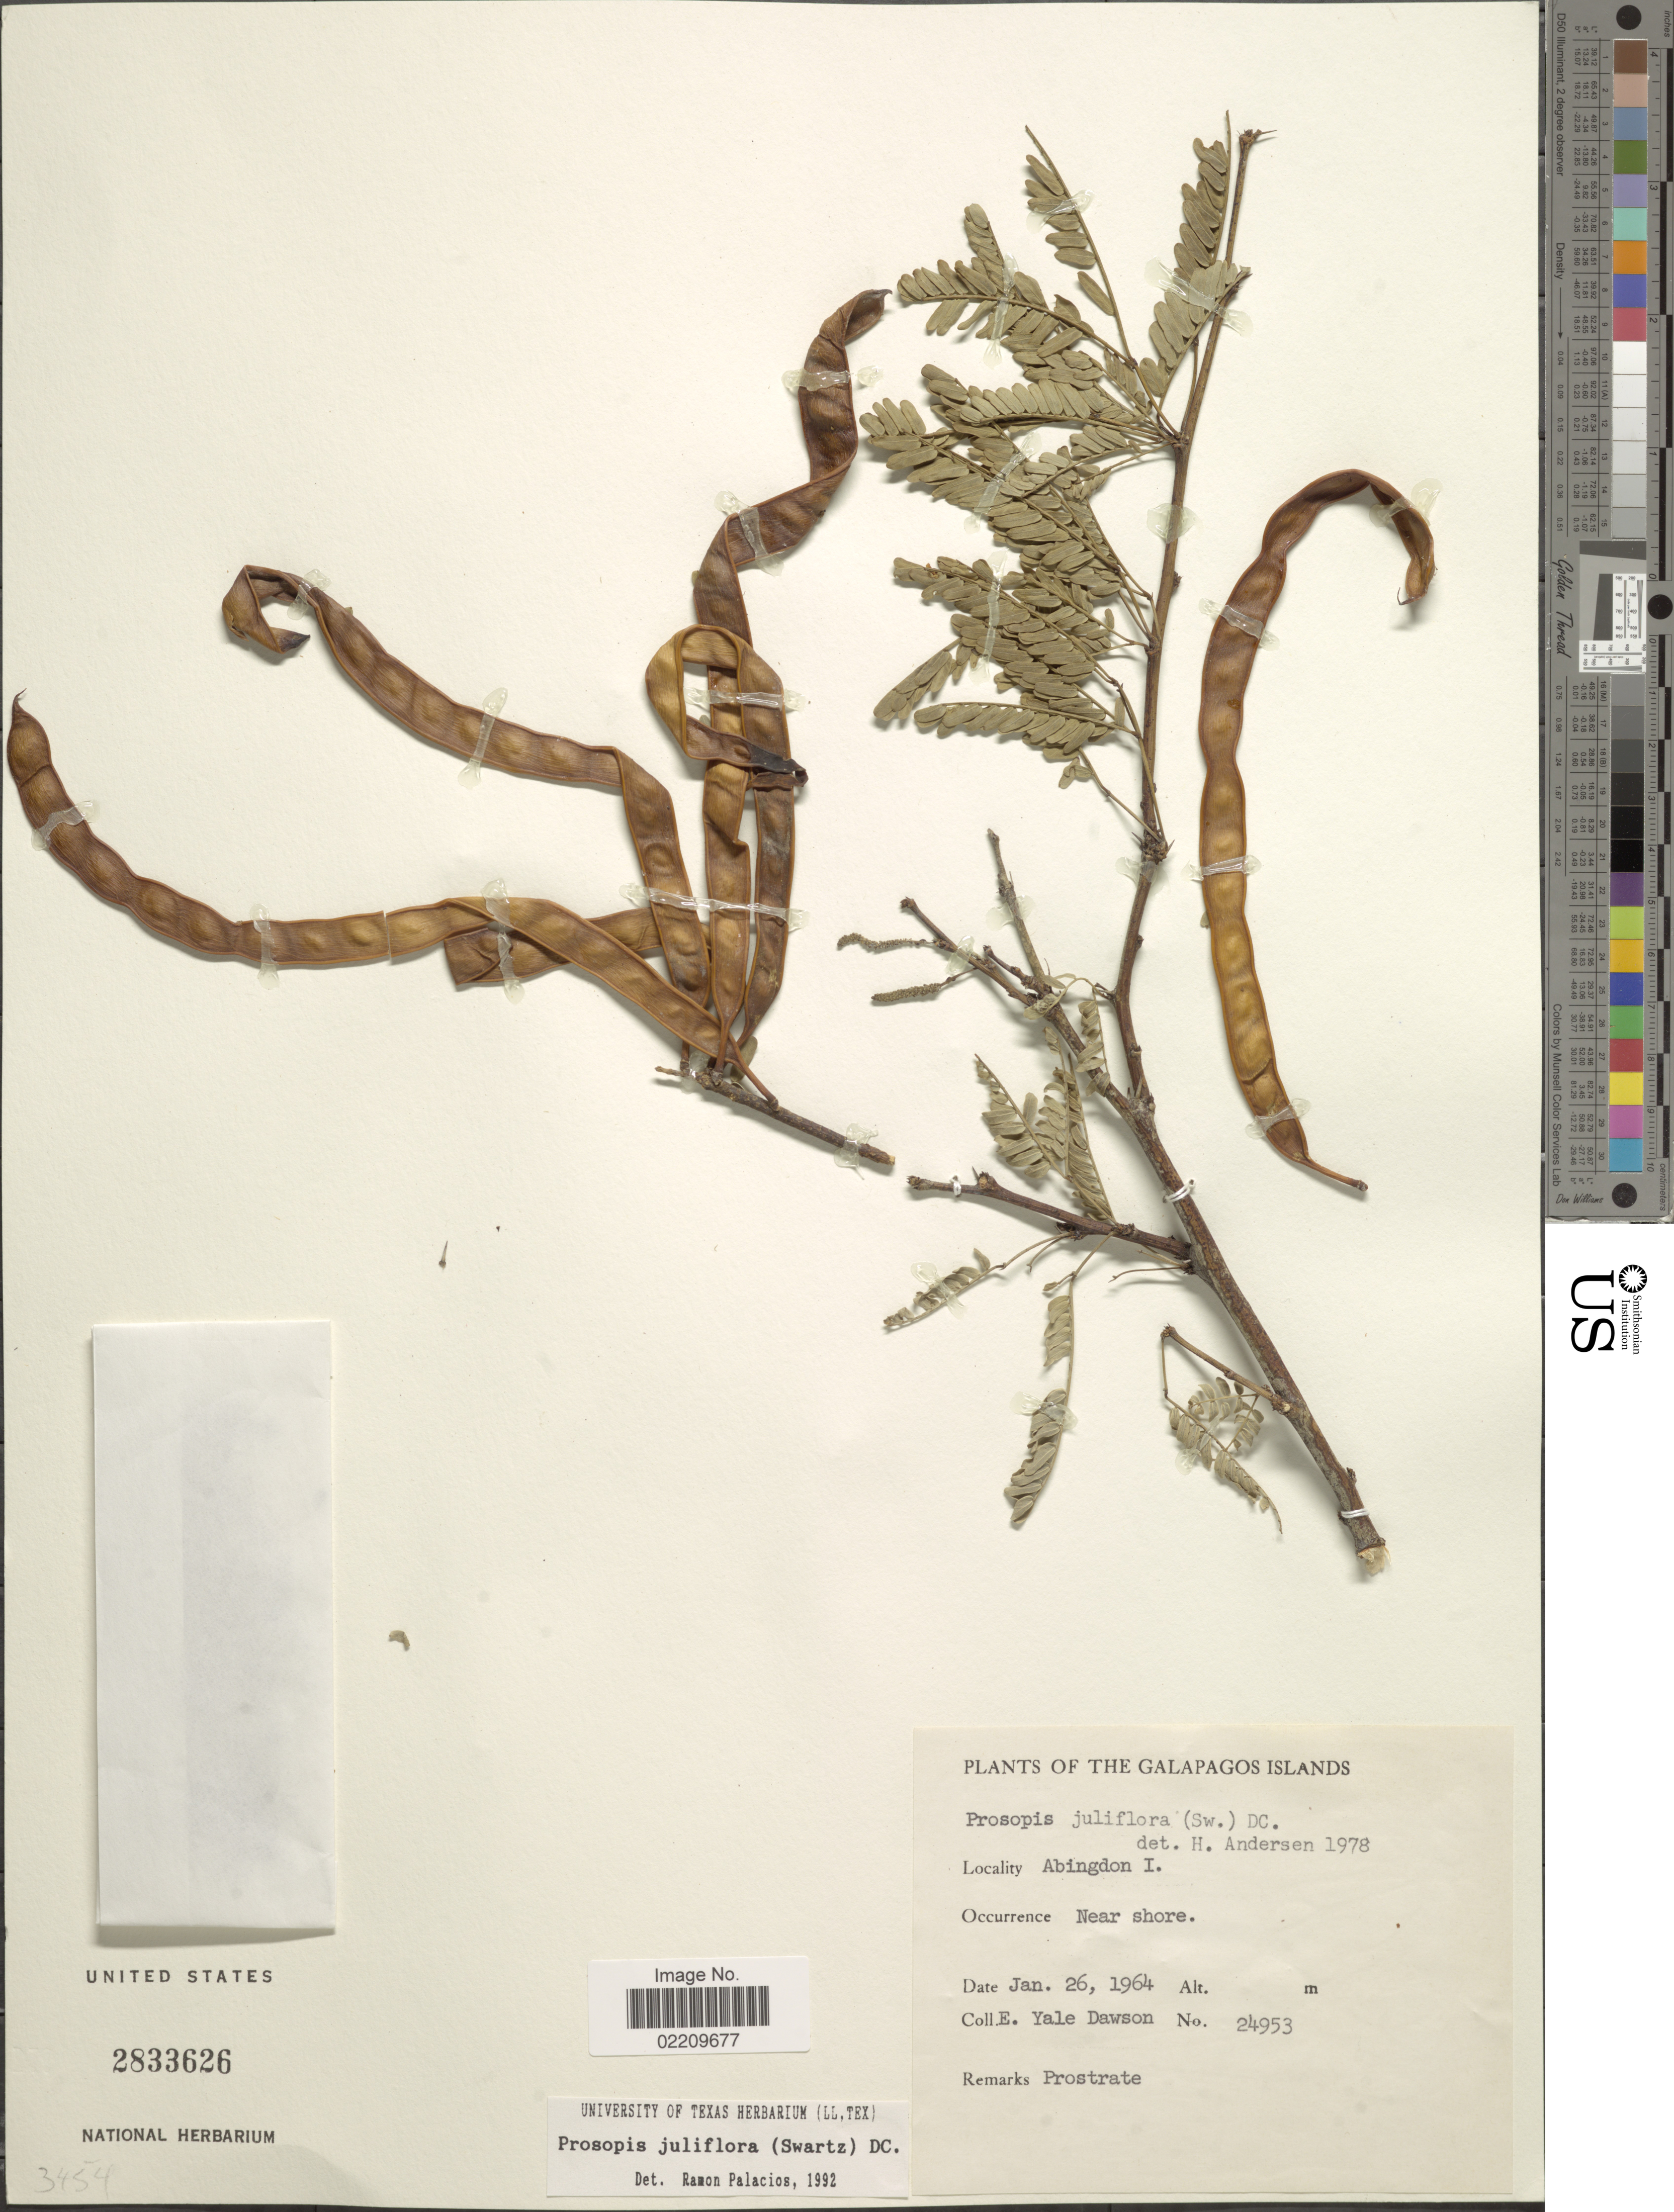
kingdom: Plantae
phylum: Tracheophyta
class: Magnoliopsida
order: Fabales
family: Fabaceae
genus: Neltuma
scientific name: Neltuma juliflora var. juliflora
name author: (Sw.) Raf.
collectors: N. Yensen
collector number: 24953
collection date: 1964-01-26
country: Ecuador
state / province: Colón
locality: Galapagos Islands. Abingdon I.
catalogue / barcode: US 2833626